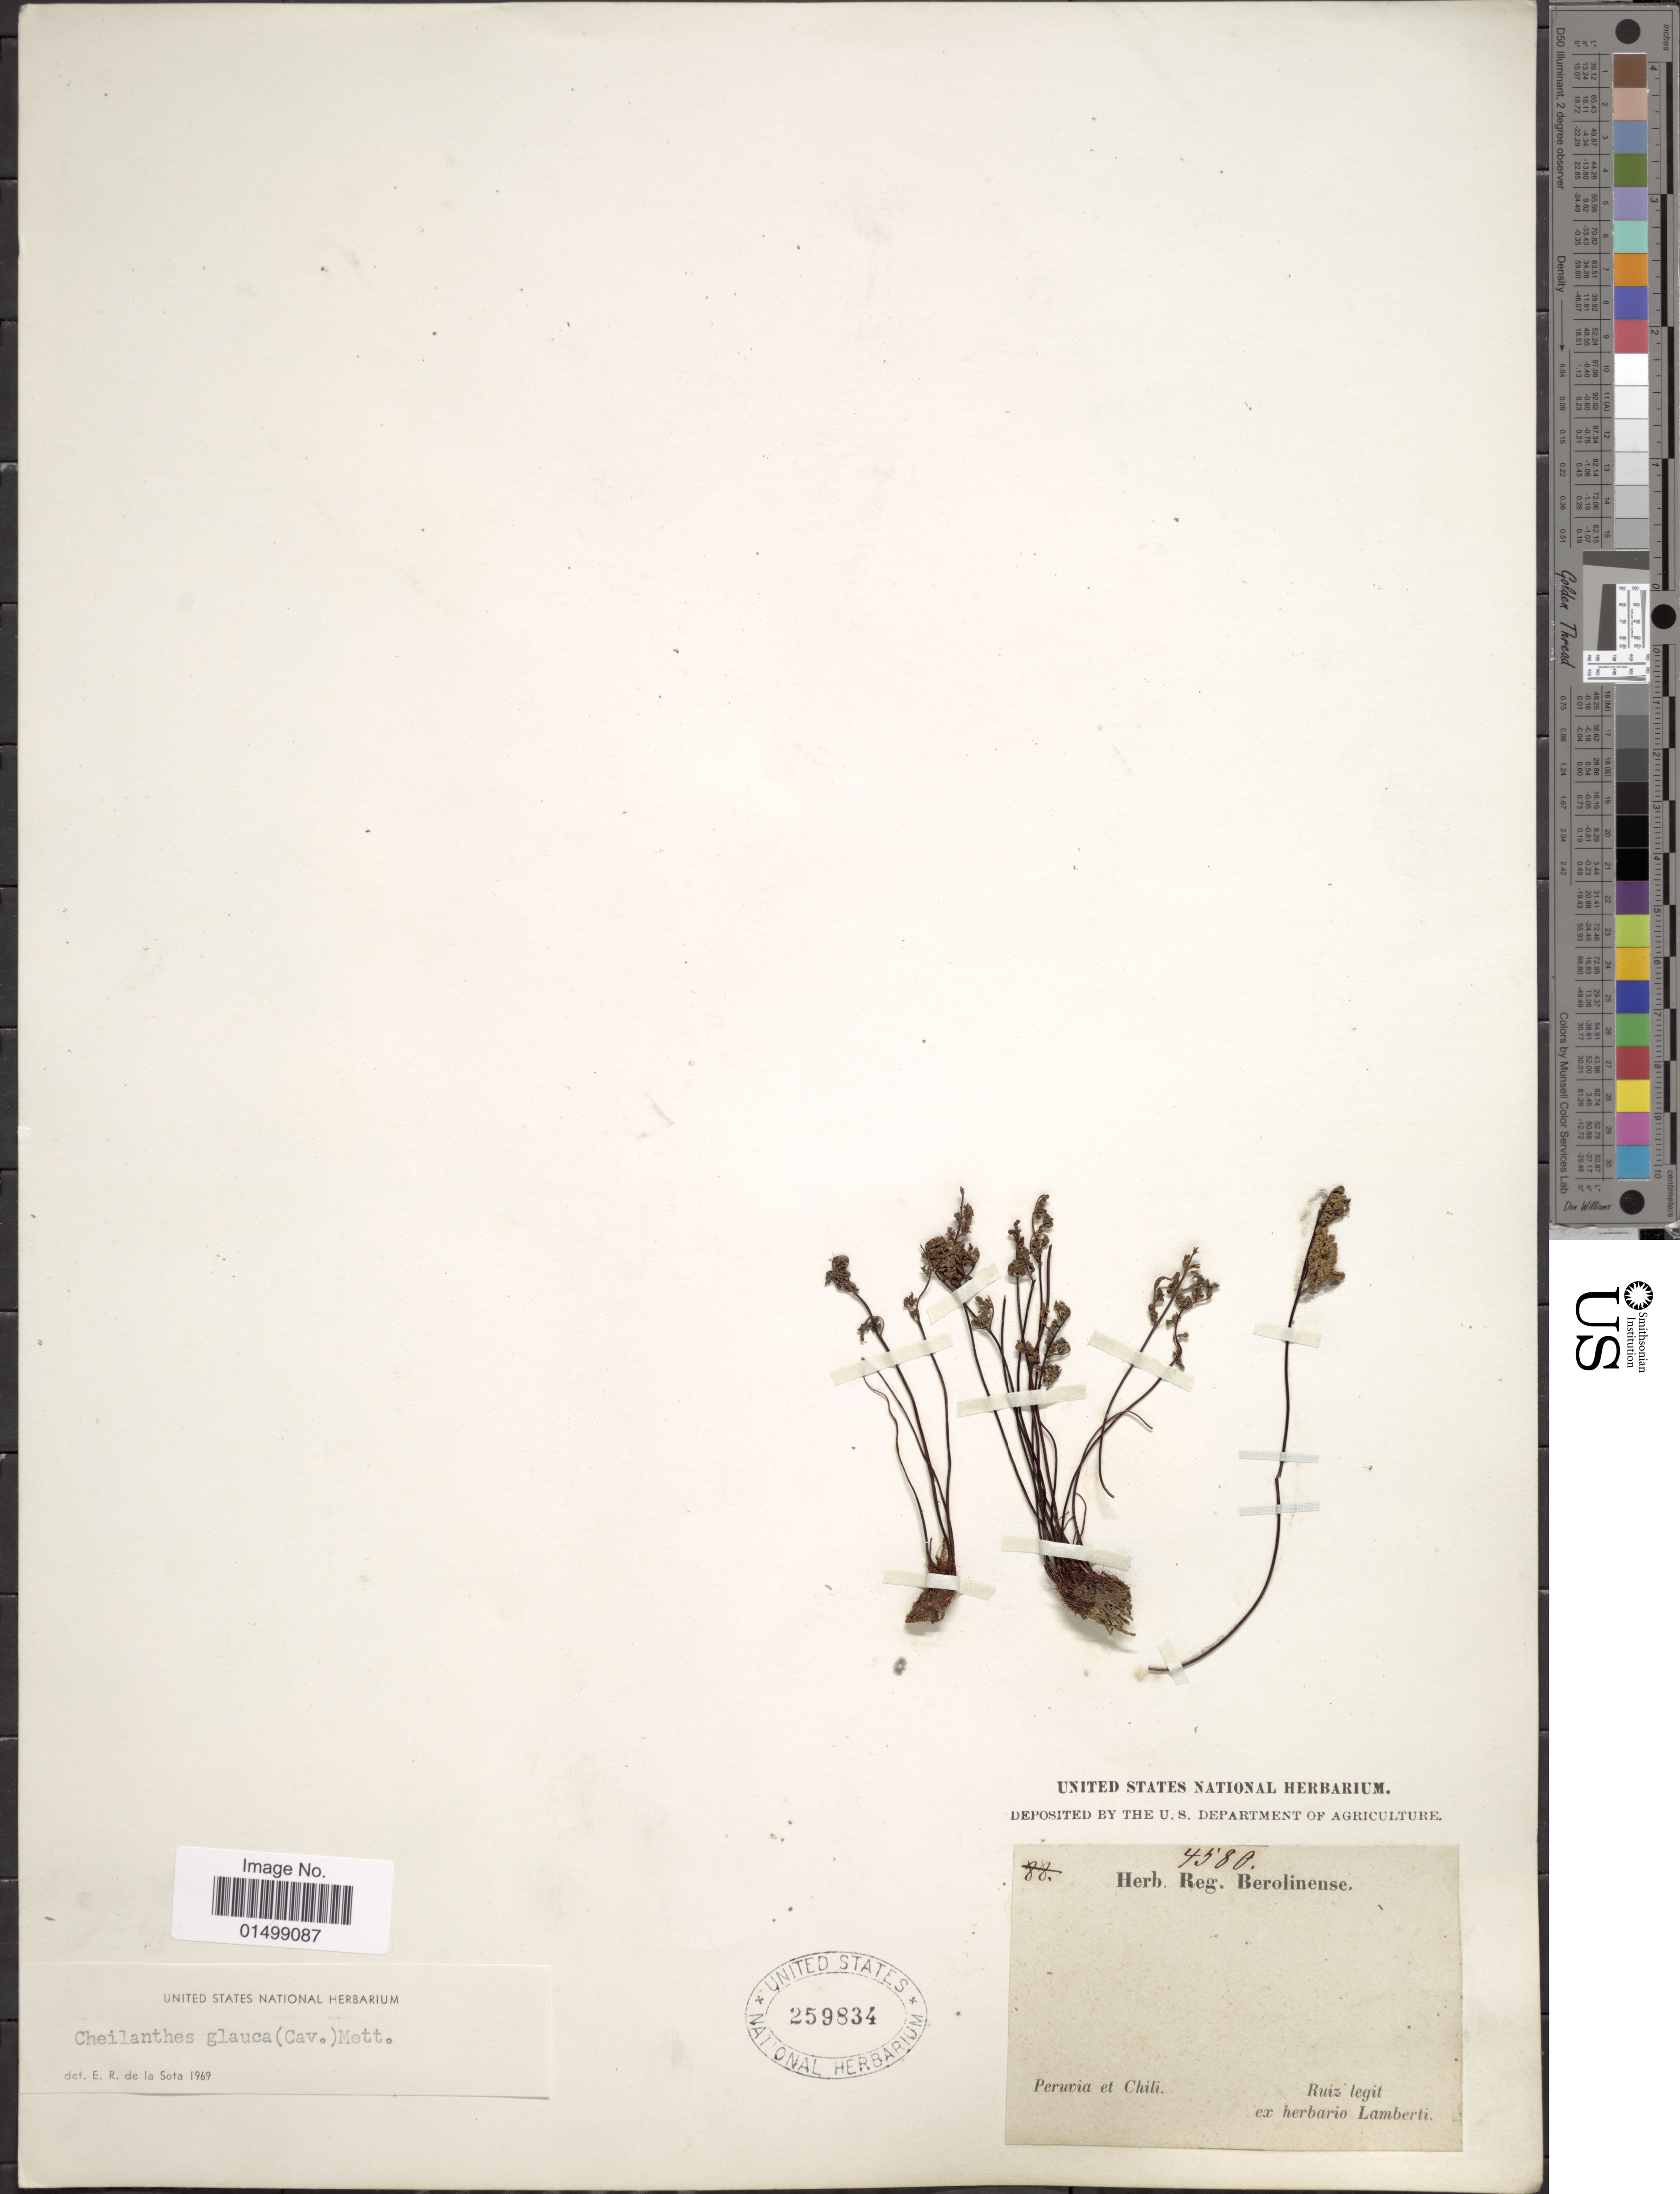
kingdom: Plantae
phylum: Tracheophyta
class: Polypodiopsida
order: Polypodiales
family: Pteridaceae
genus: Cheilanthes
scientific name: Cheilanthes glauca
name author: (Cav.) Mett.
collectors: Ruiz, --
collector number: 4580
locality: Peruvia et Chili.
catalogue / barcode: US 259834